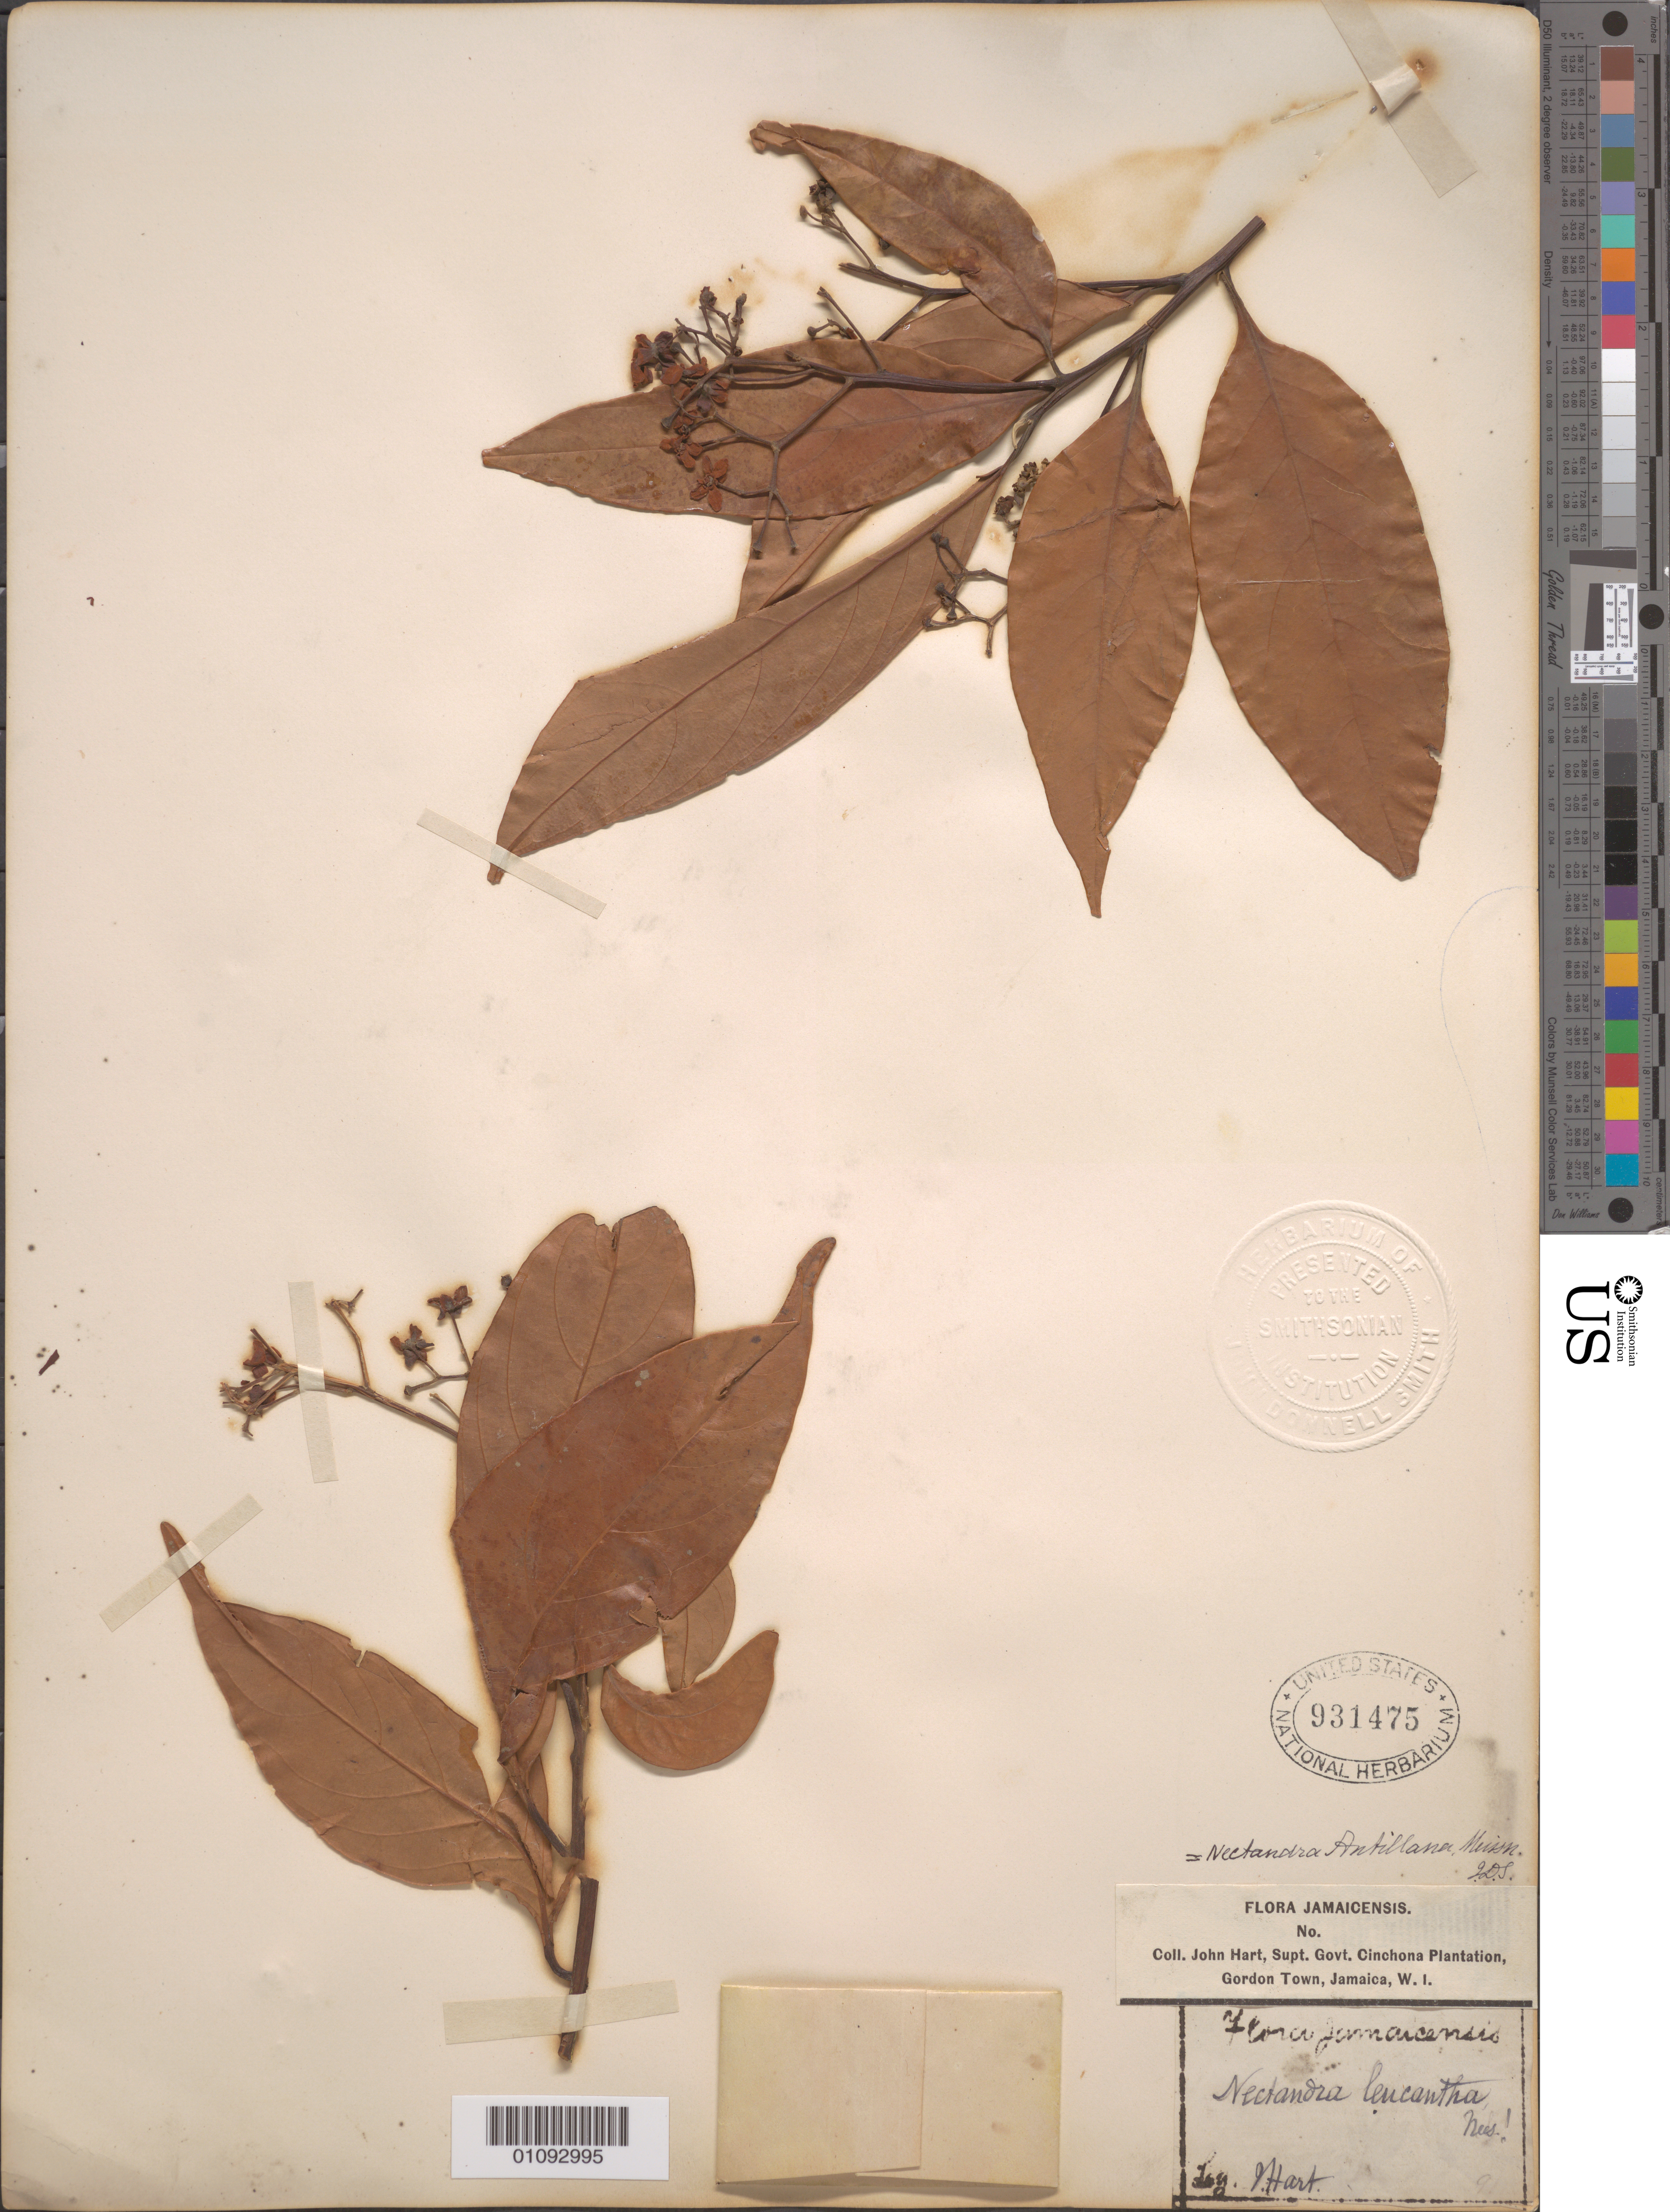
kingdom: Plantae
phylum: Tracheophyta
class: Magnoliopsida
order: Laurales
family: Lauraceae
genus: Nectandra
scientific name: Nectandra hihua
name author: (Ruiz & Pav.) Rohwer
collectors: J. Hart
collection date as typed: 1900 to -- --- 1999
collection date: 1900/1999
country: Jamaica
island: Jamaica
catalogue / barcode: US 931475